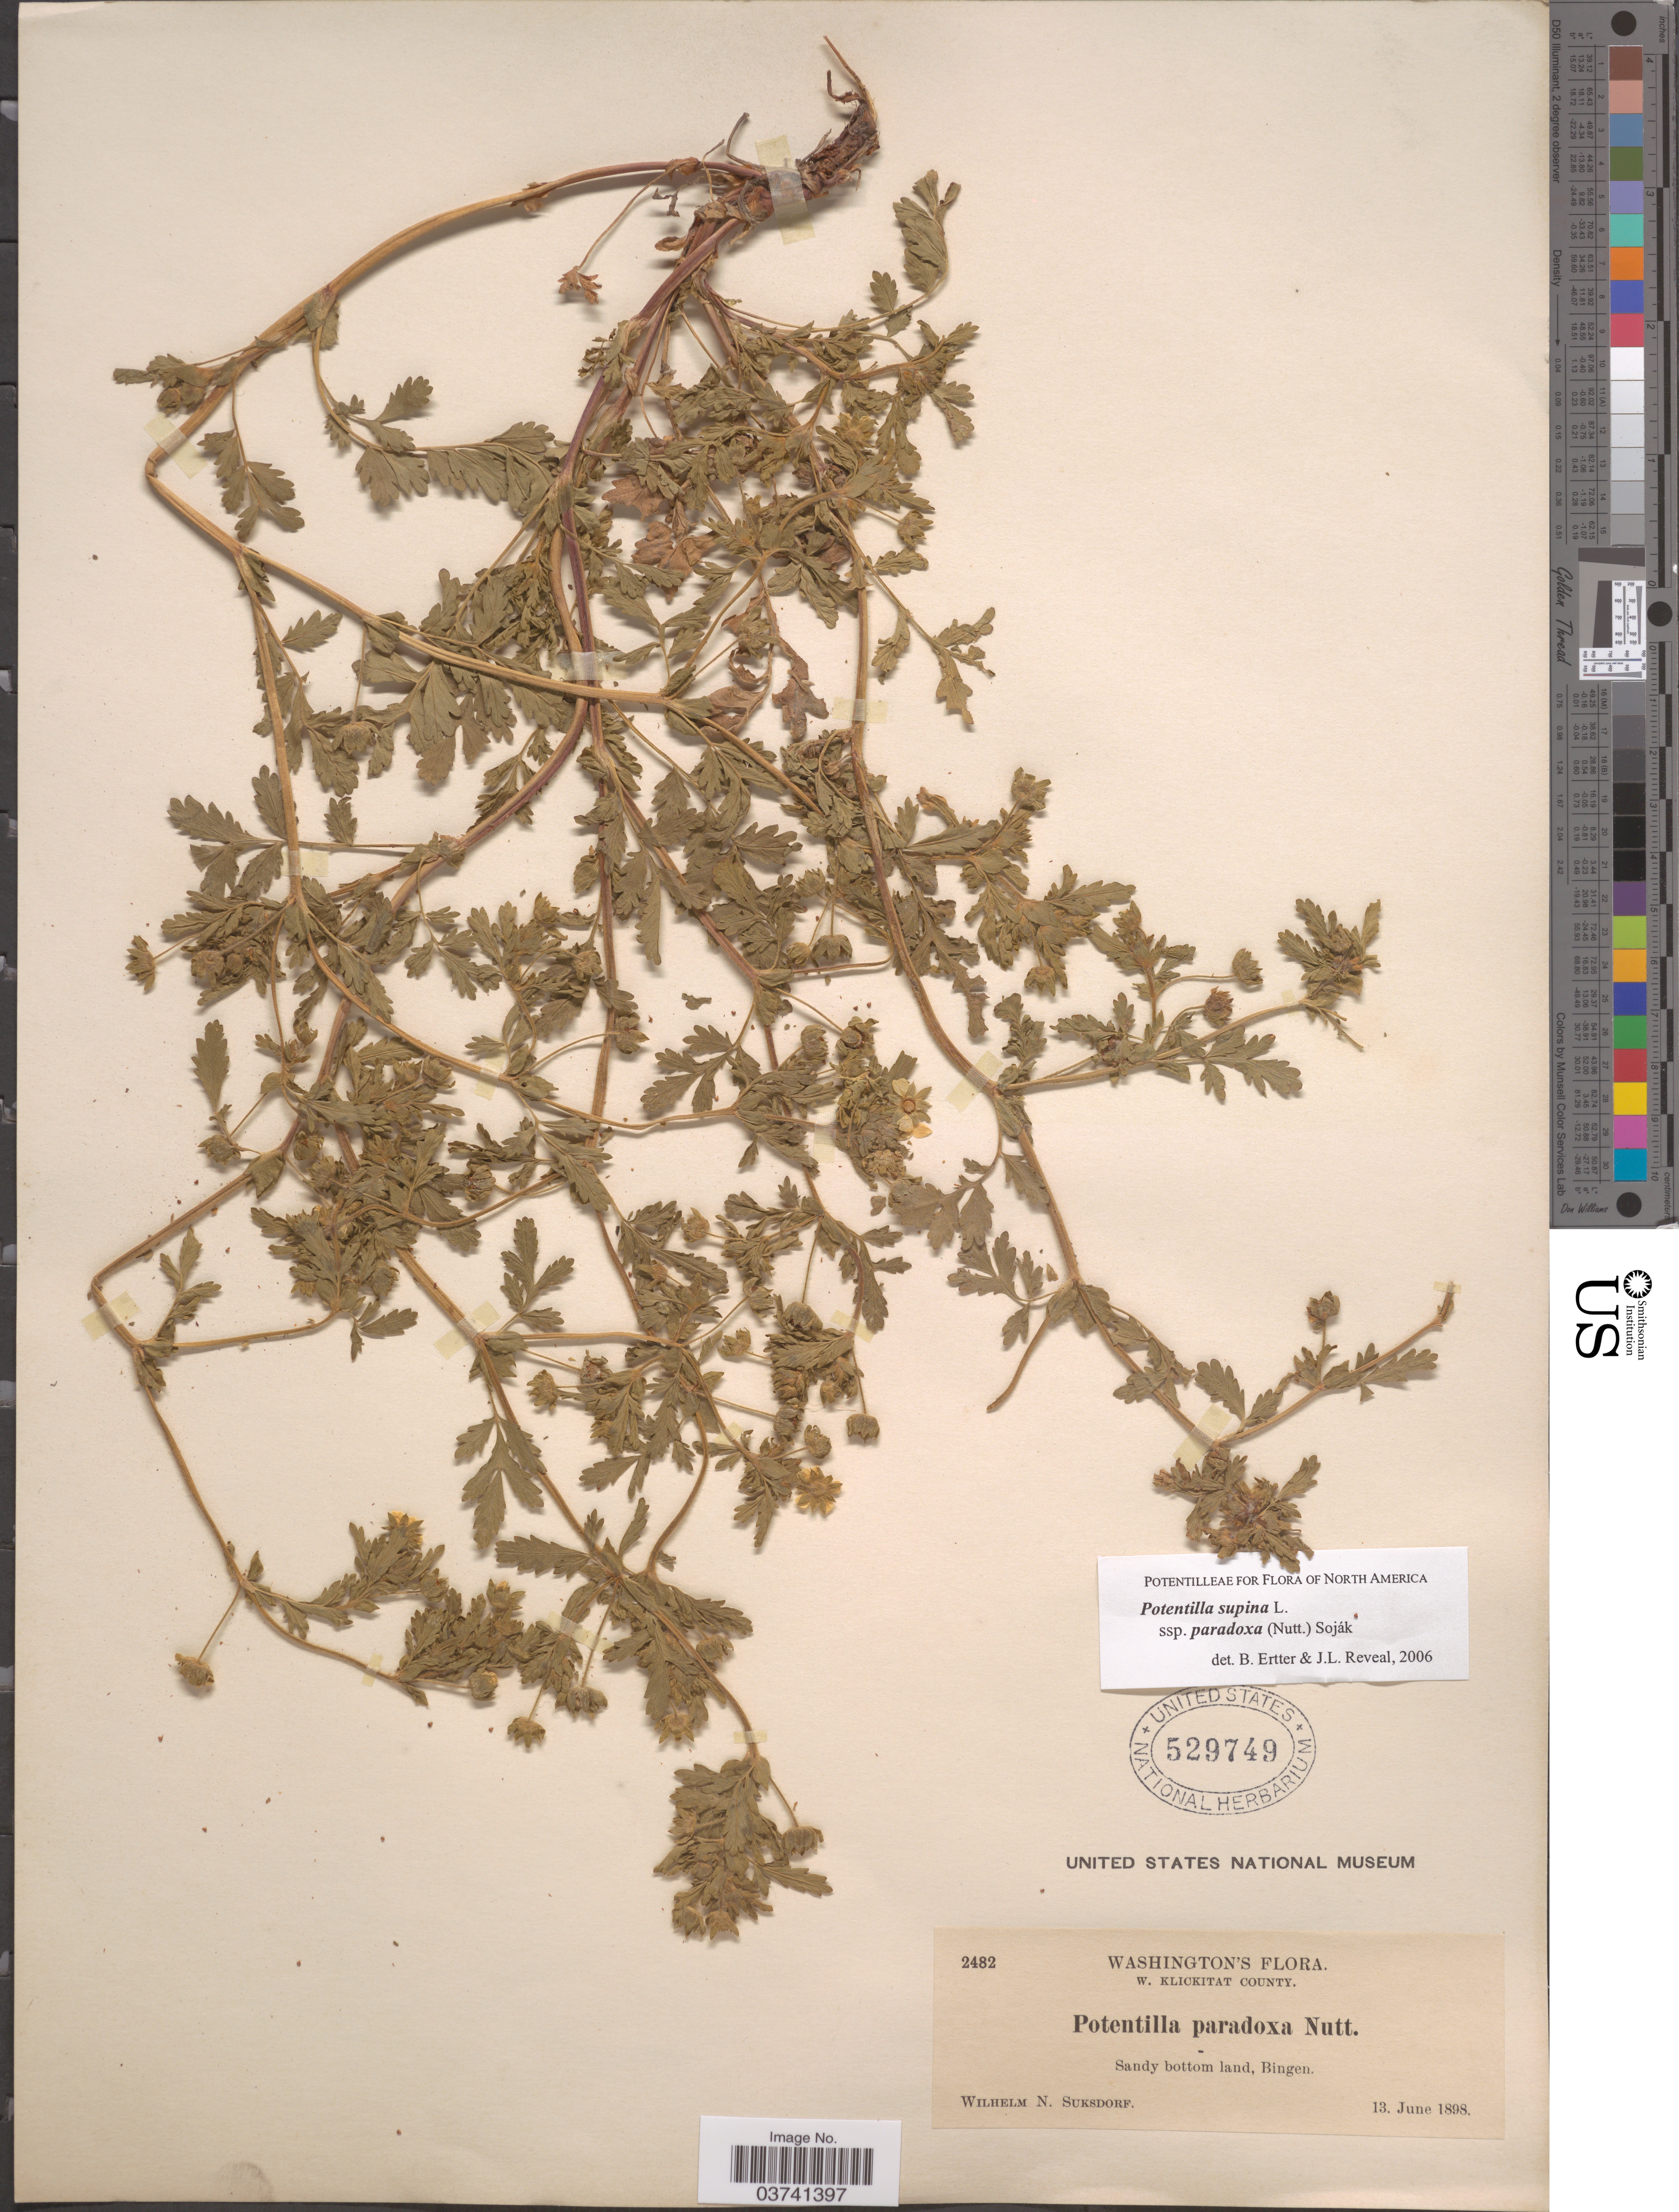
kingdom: Plantae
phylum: Tracheophyta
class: Magnoliopsida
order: Rosales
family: Rosaceae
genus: Potentilla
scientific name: Potentilla supina subsp. paradoxa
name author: (Nutt.) Soják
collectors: W. N. Suksdorf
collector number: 2482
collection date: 1898-06-13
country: United States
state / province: Washington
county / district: Klickitat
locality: W. Clickitat County. Sandy bottom land, Bingen.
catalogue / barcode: US 529749